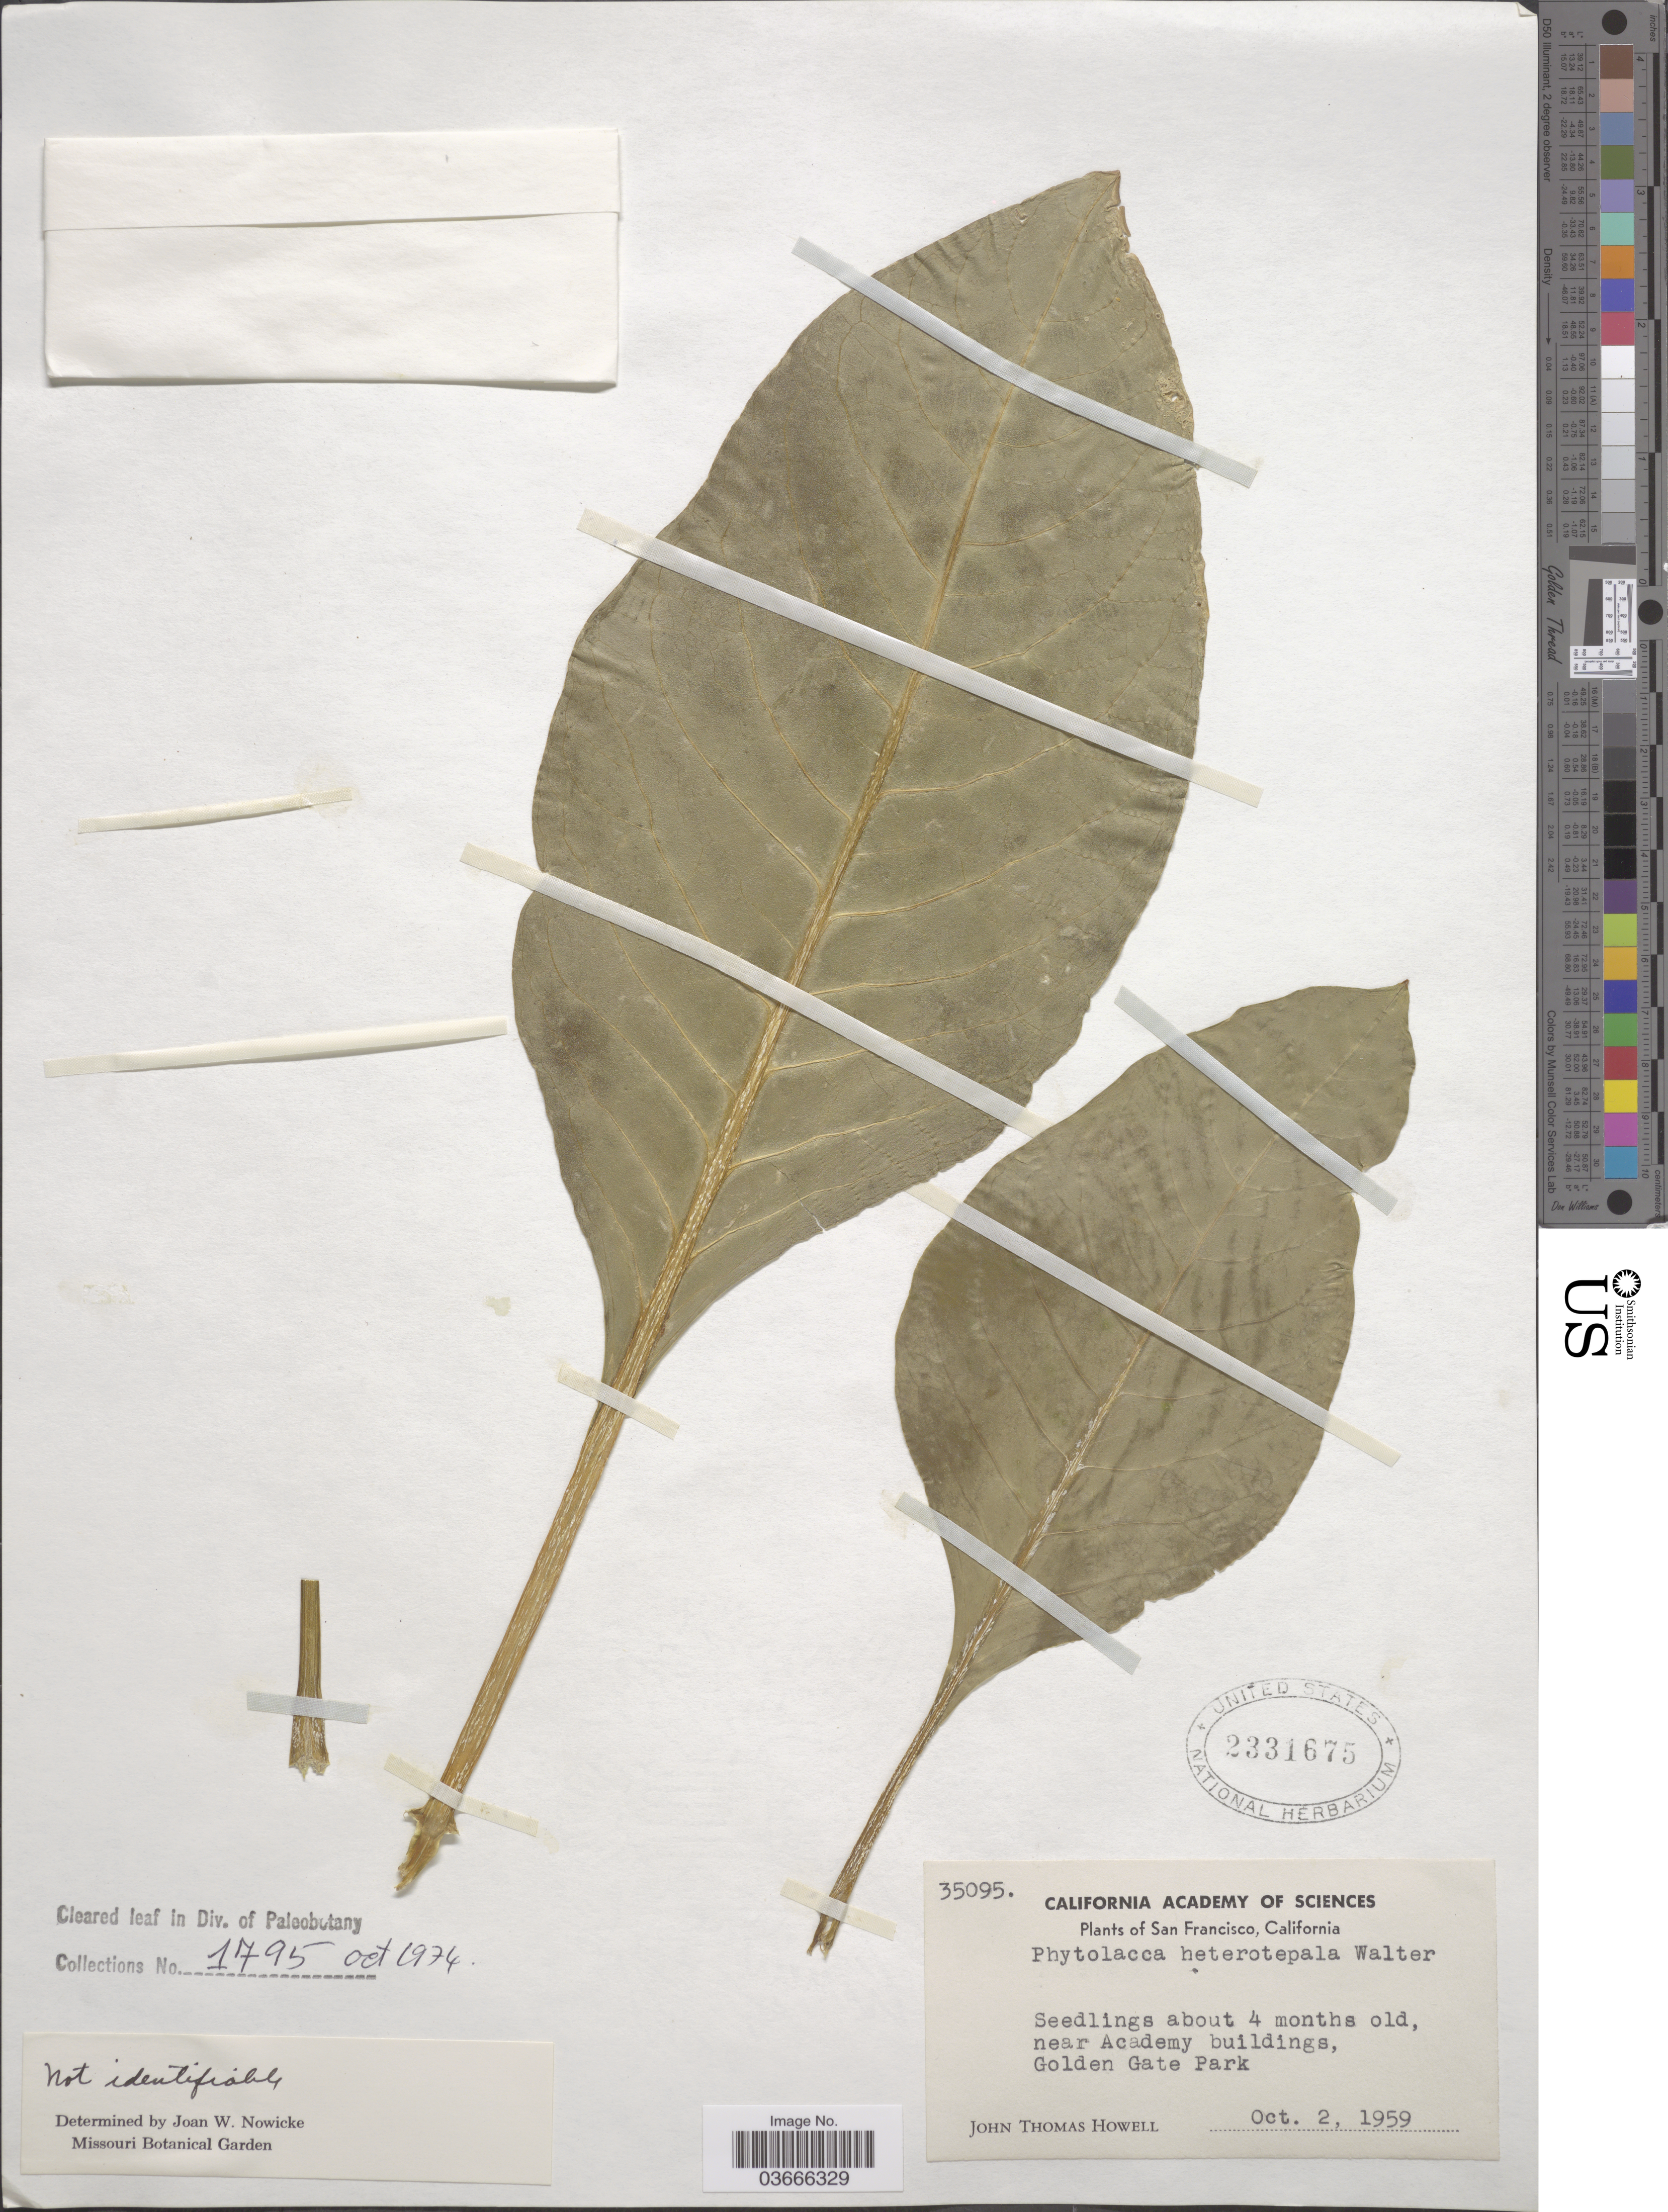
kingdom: Plantae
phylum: Tracheophyta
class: Magnoliopsida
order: Caryophyllales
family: Phytolaccaceae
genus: Phytolacca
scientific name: Phytolacca sp.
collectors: J. T. Howell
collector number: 35095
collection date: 1959-10-02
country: United States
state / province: California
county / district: San Francisco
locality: San Francisco. Near Academy buildings, Golden Gate Park.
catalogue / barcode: US 2331675